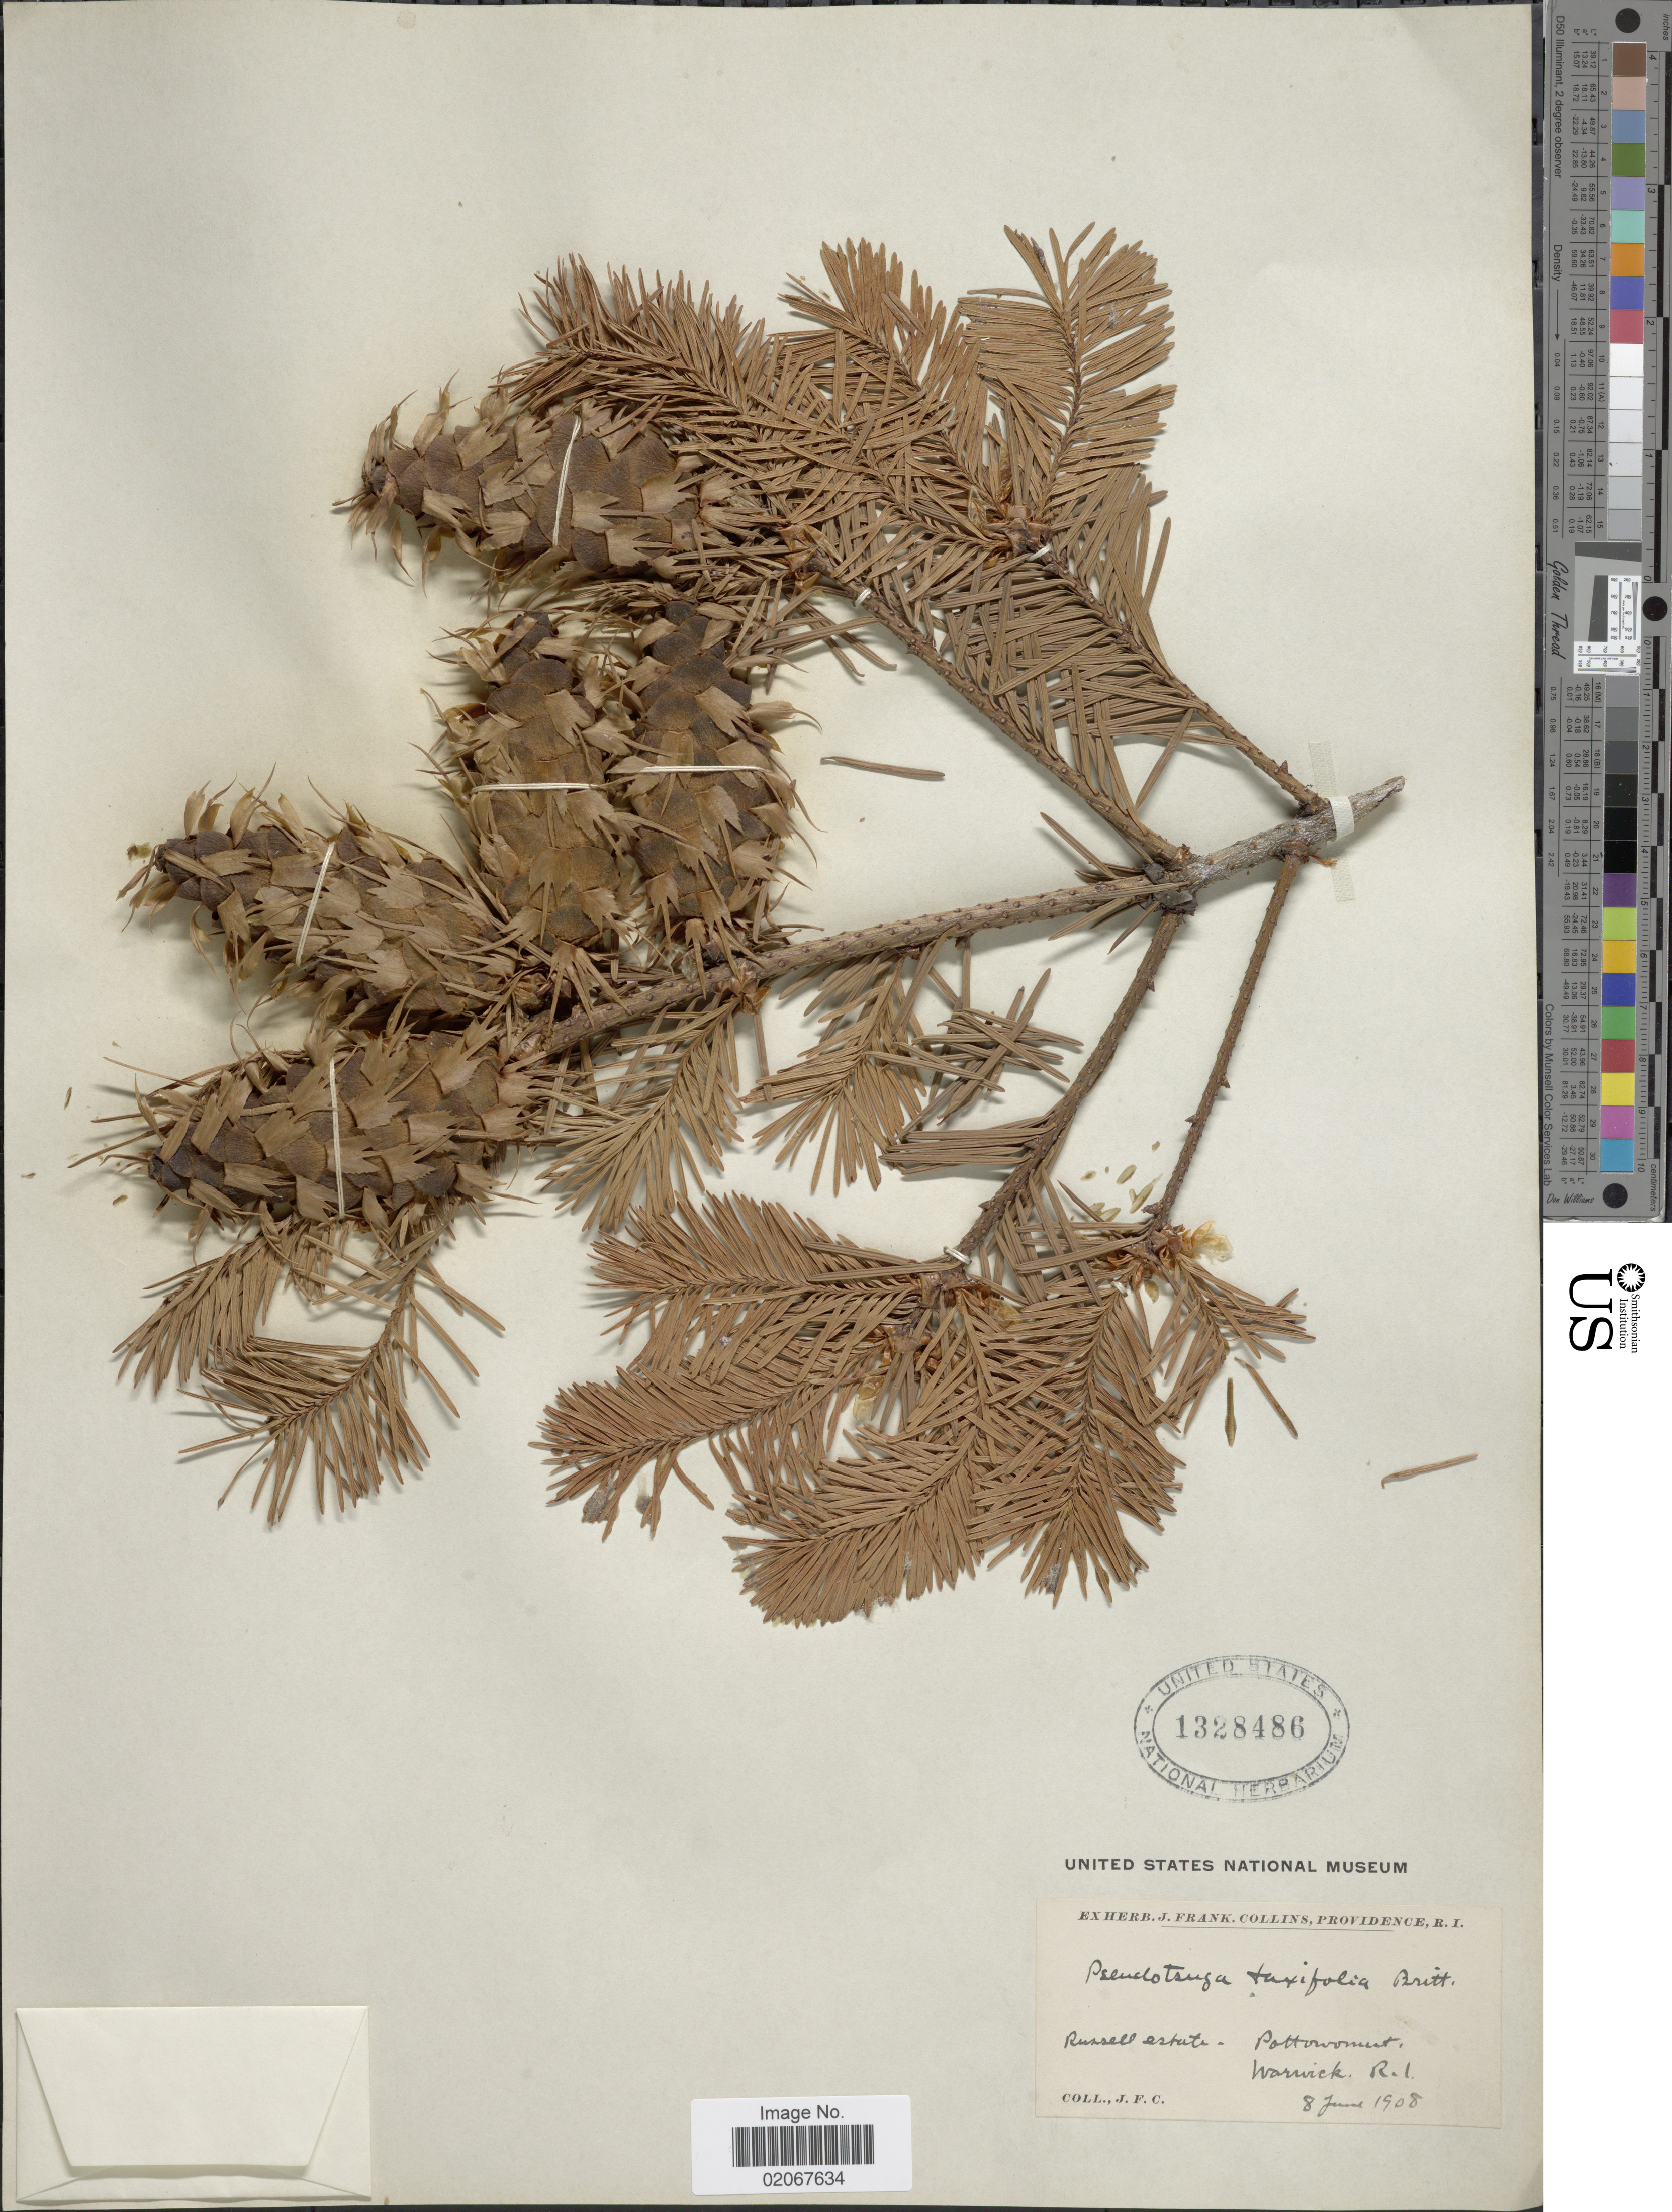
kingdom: Plantae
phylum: Tracheophyta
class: Pinopsida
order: Pinales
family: Pinaceae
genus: Pseudotsuga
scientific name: Pseudotsuga menziesii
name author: (Mirb.) Franco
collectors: J. Collins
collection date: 1908-06-08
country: United States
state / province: Rhode Island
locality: Russell estate - Potowomut, Warwick.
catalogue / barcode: US 1328486